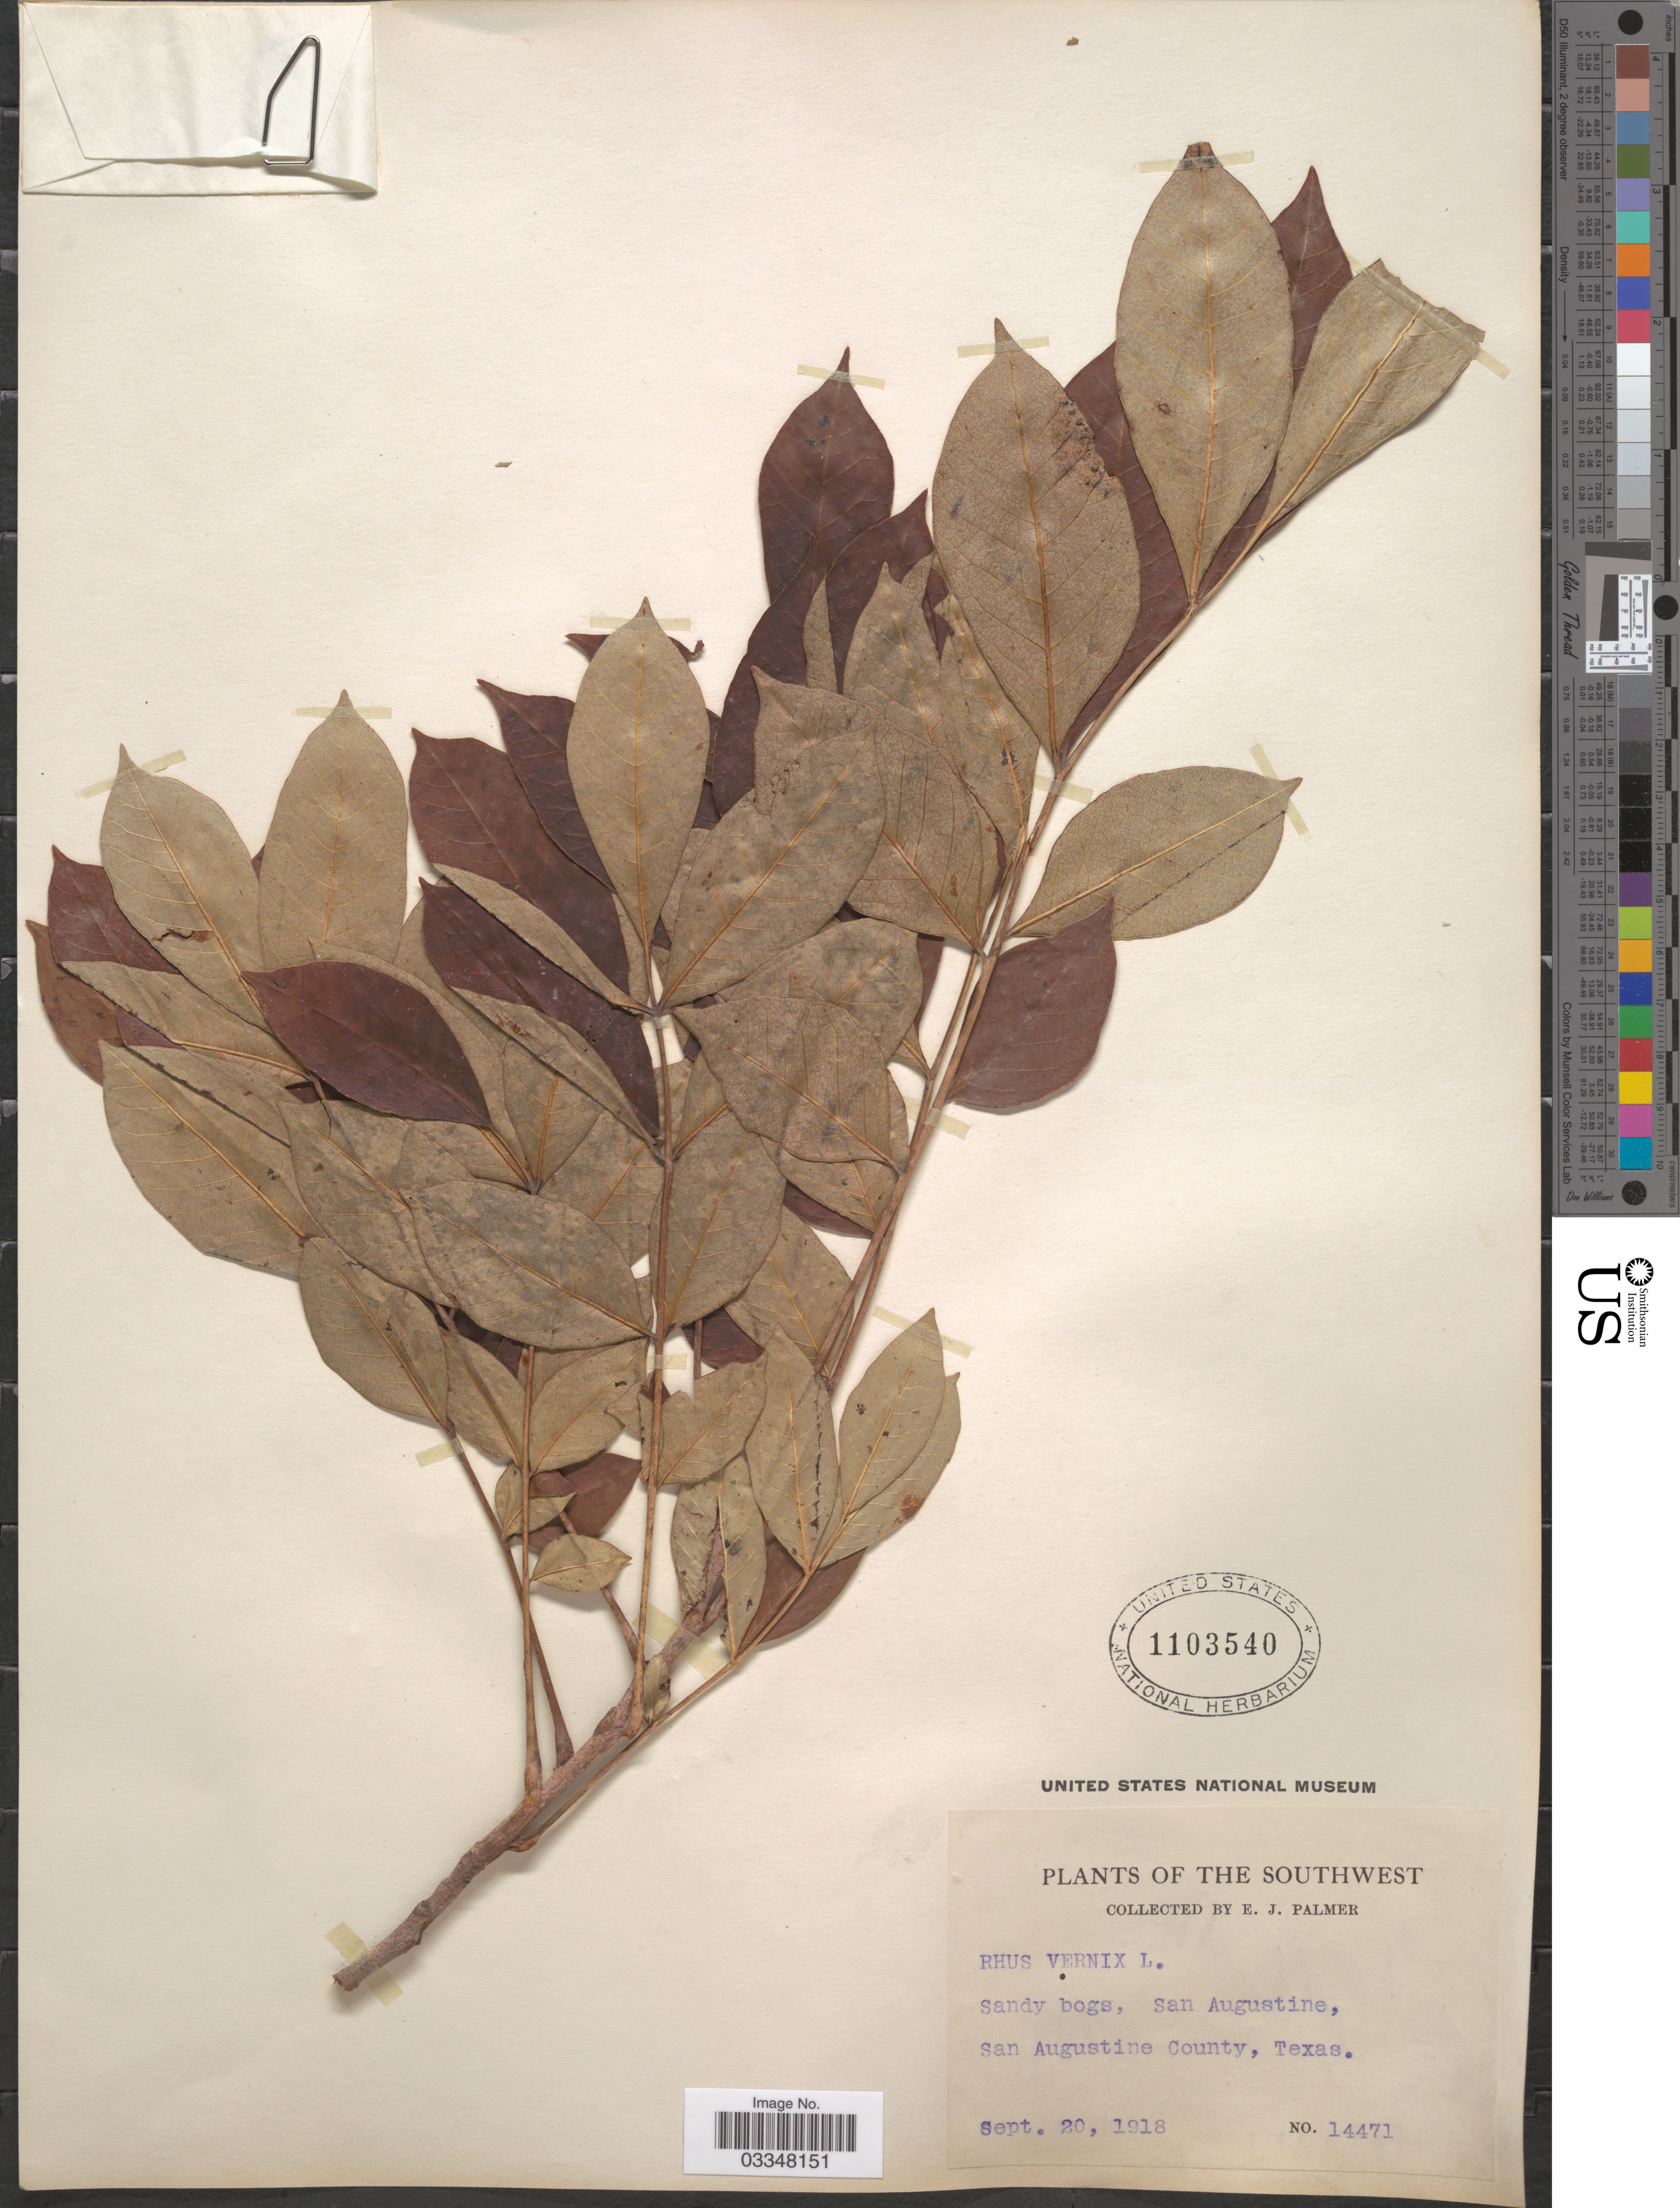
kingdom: Plantae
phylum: Tracheophyta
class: Magnoliopsida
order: Sapindales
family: Anacardiaceae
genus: Toxicodendron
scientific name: Toxicodendron vernix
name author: (L.) Kuntze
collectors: E. J. Palmer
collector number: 14471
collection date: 1918-09-20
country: United States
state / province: Texas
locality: The Southwest. San Augustine, San Augustine County.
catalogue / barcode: US 1103540